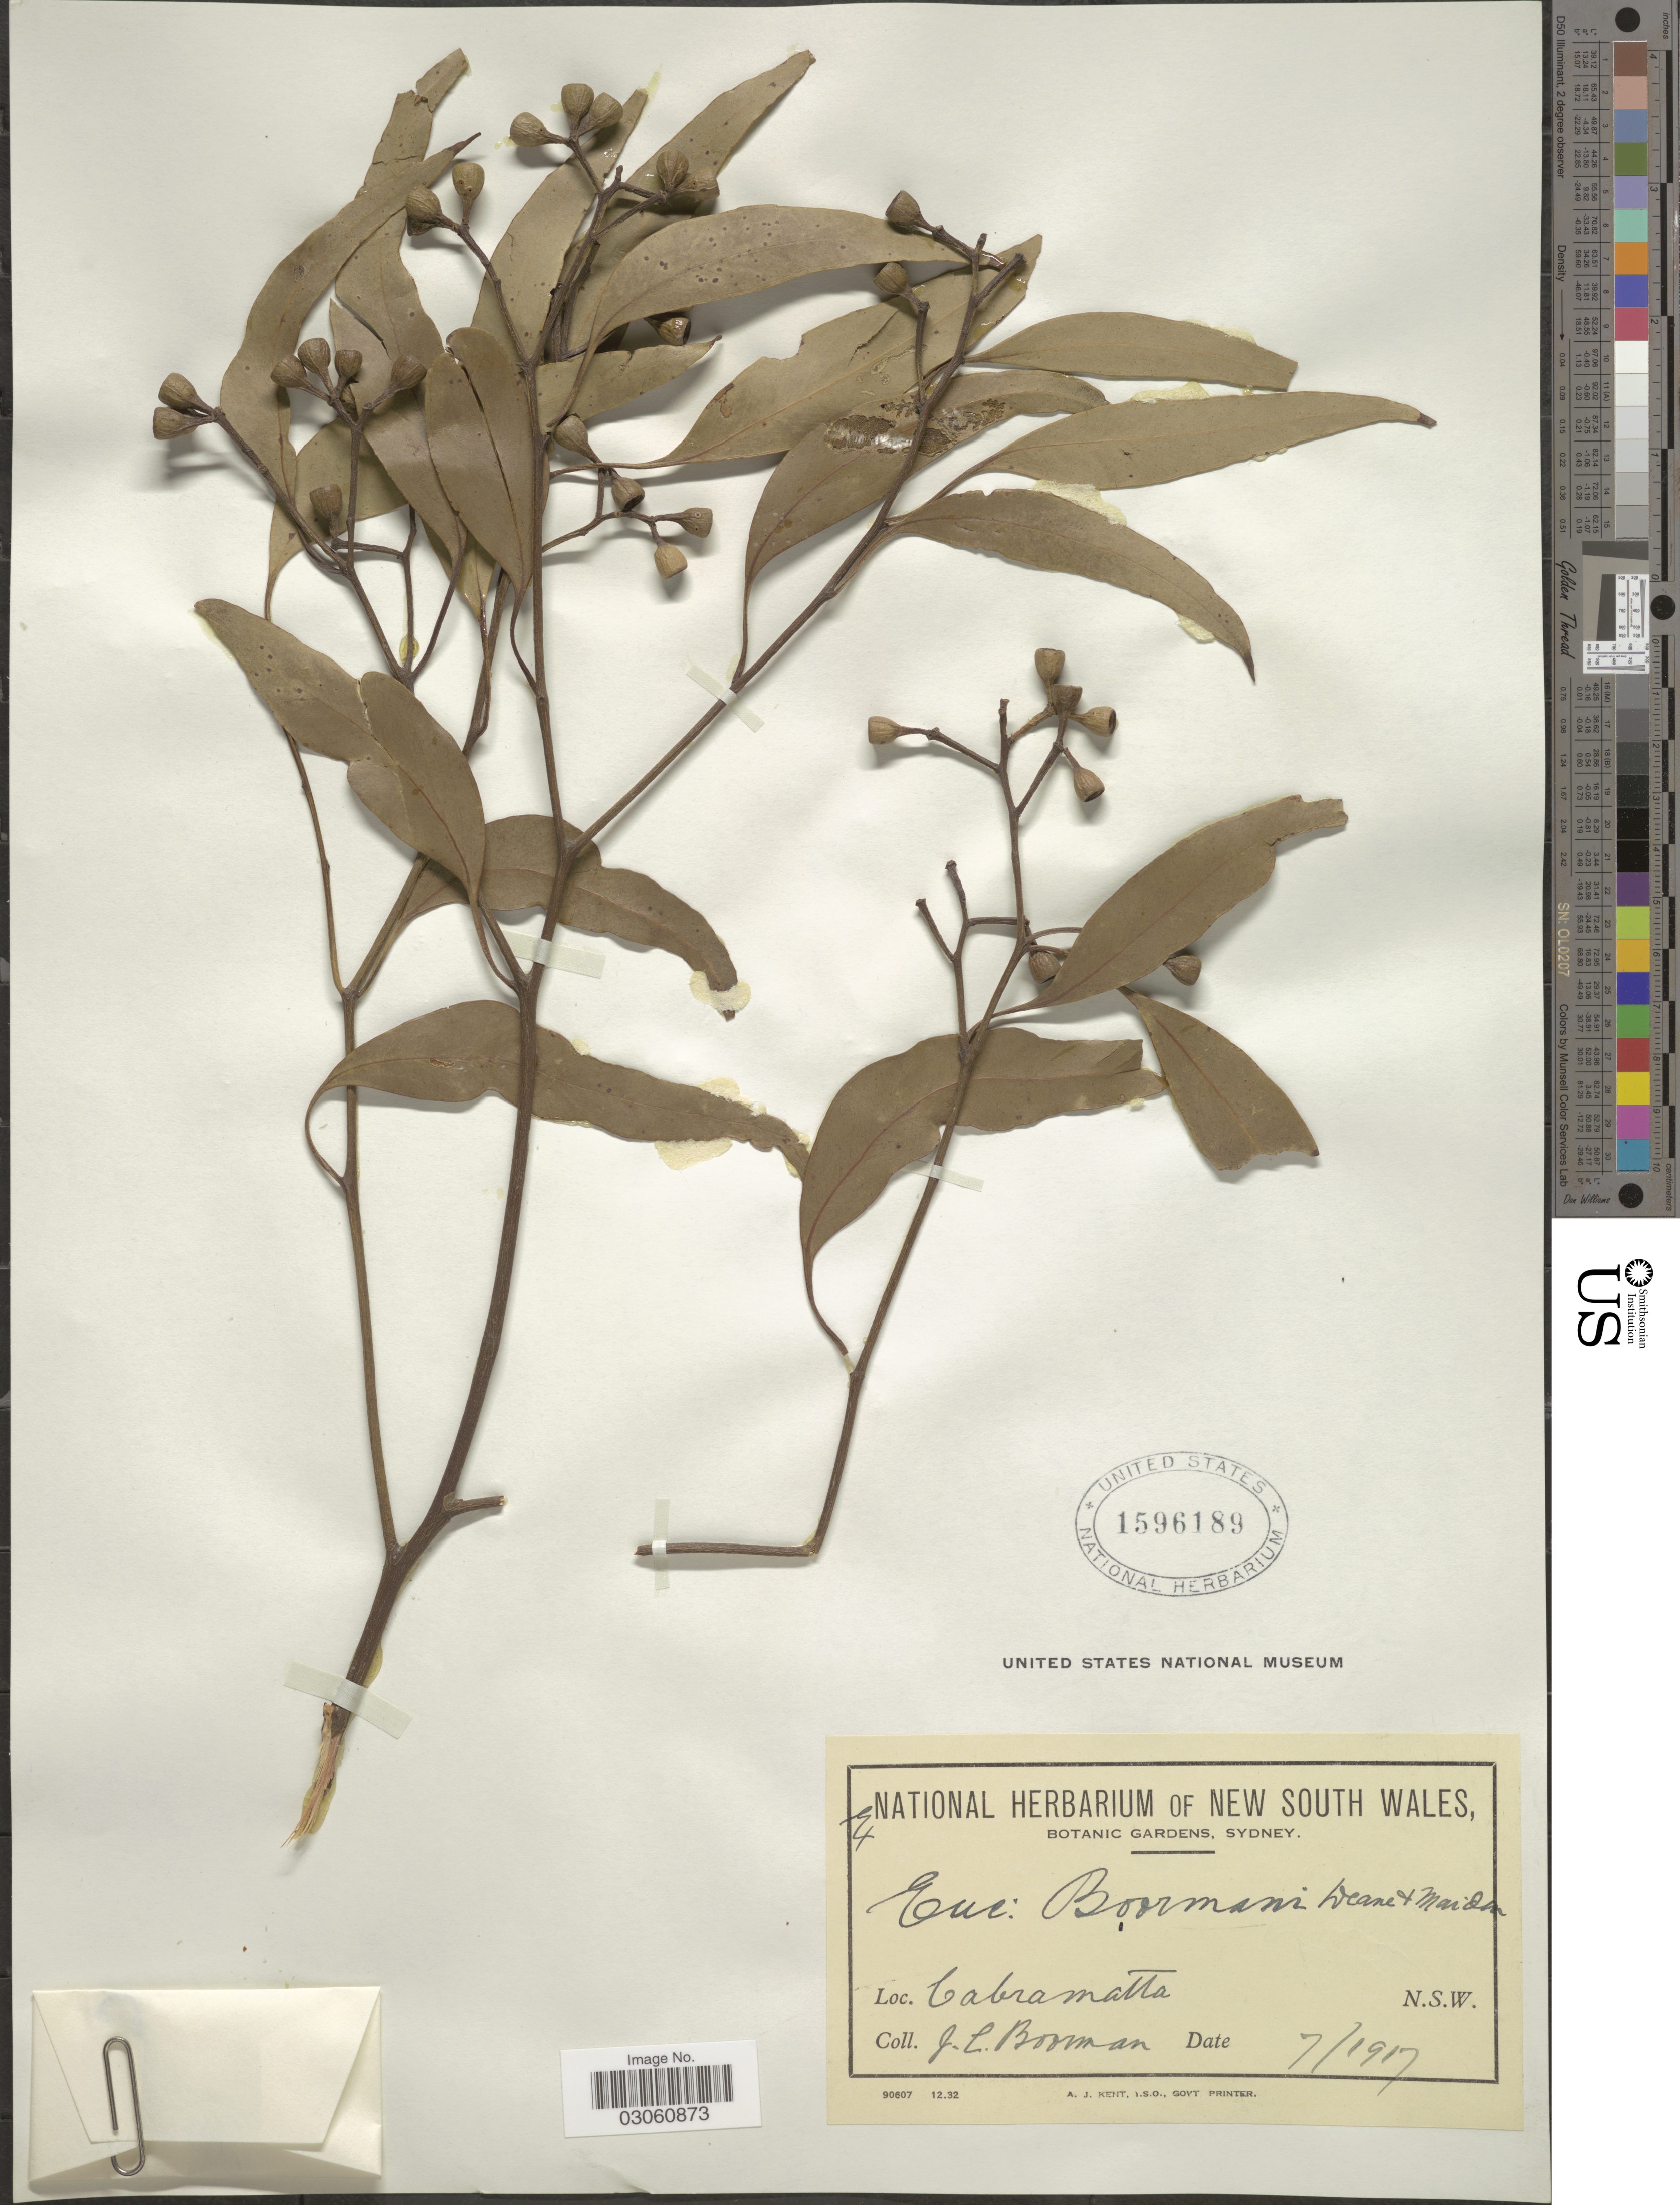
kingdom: Plantae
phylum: Tracheophyta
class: Magnoliopsida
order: Myrtales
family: Myrtaceae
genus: Eucalyptus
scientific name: Eucalyptus x boormanii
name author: H. Deane & Maiden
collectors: J. Boorman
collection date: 1917-07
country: Australia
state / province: New South Wales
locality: Cabramatta.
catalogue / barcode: US 1596189